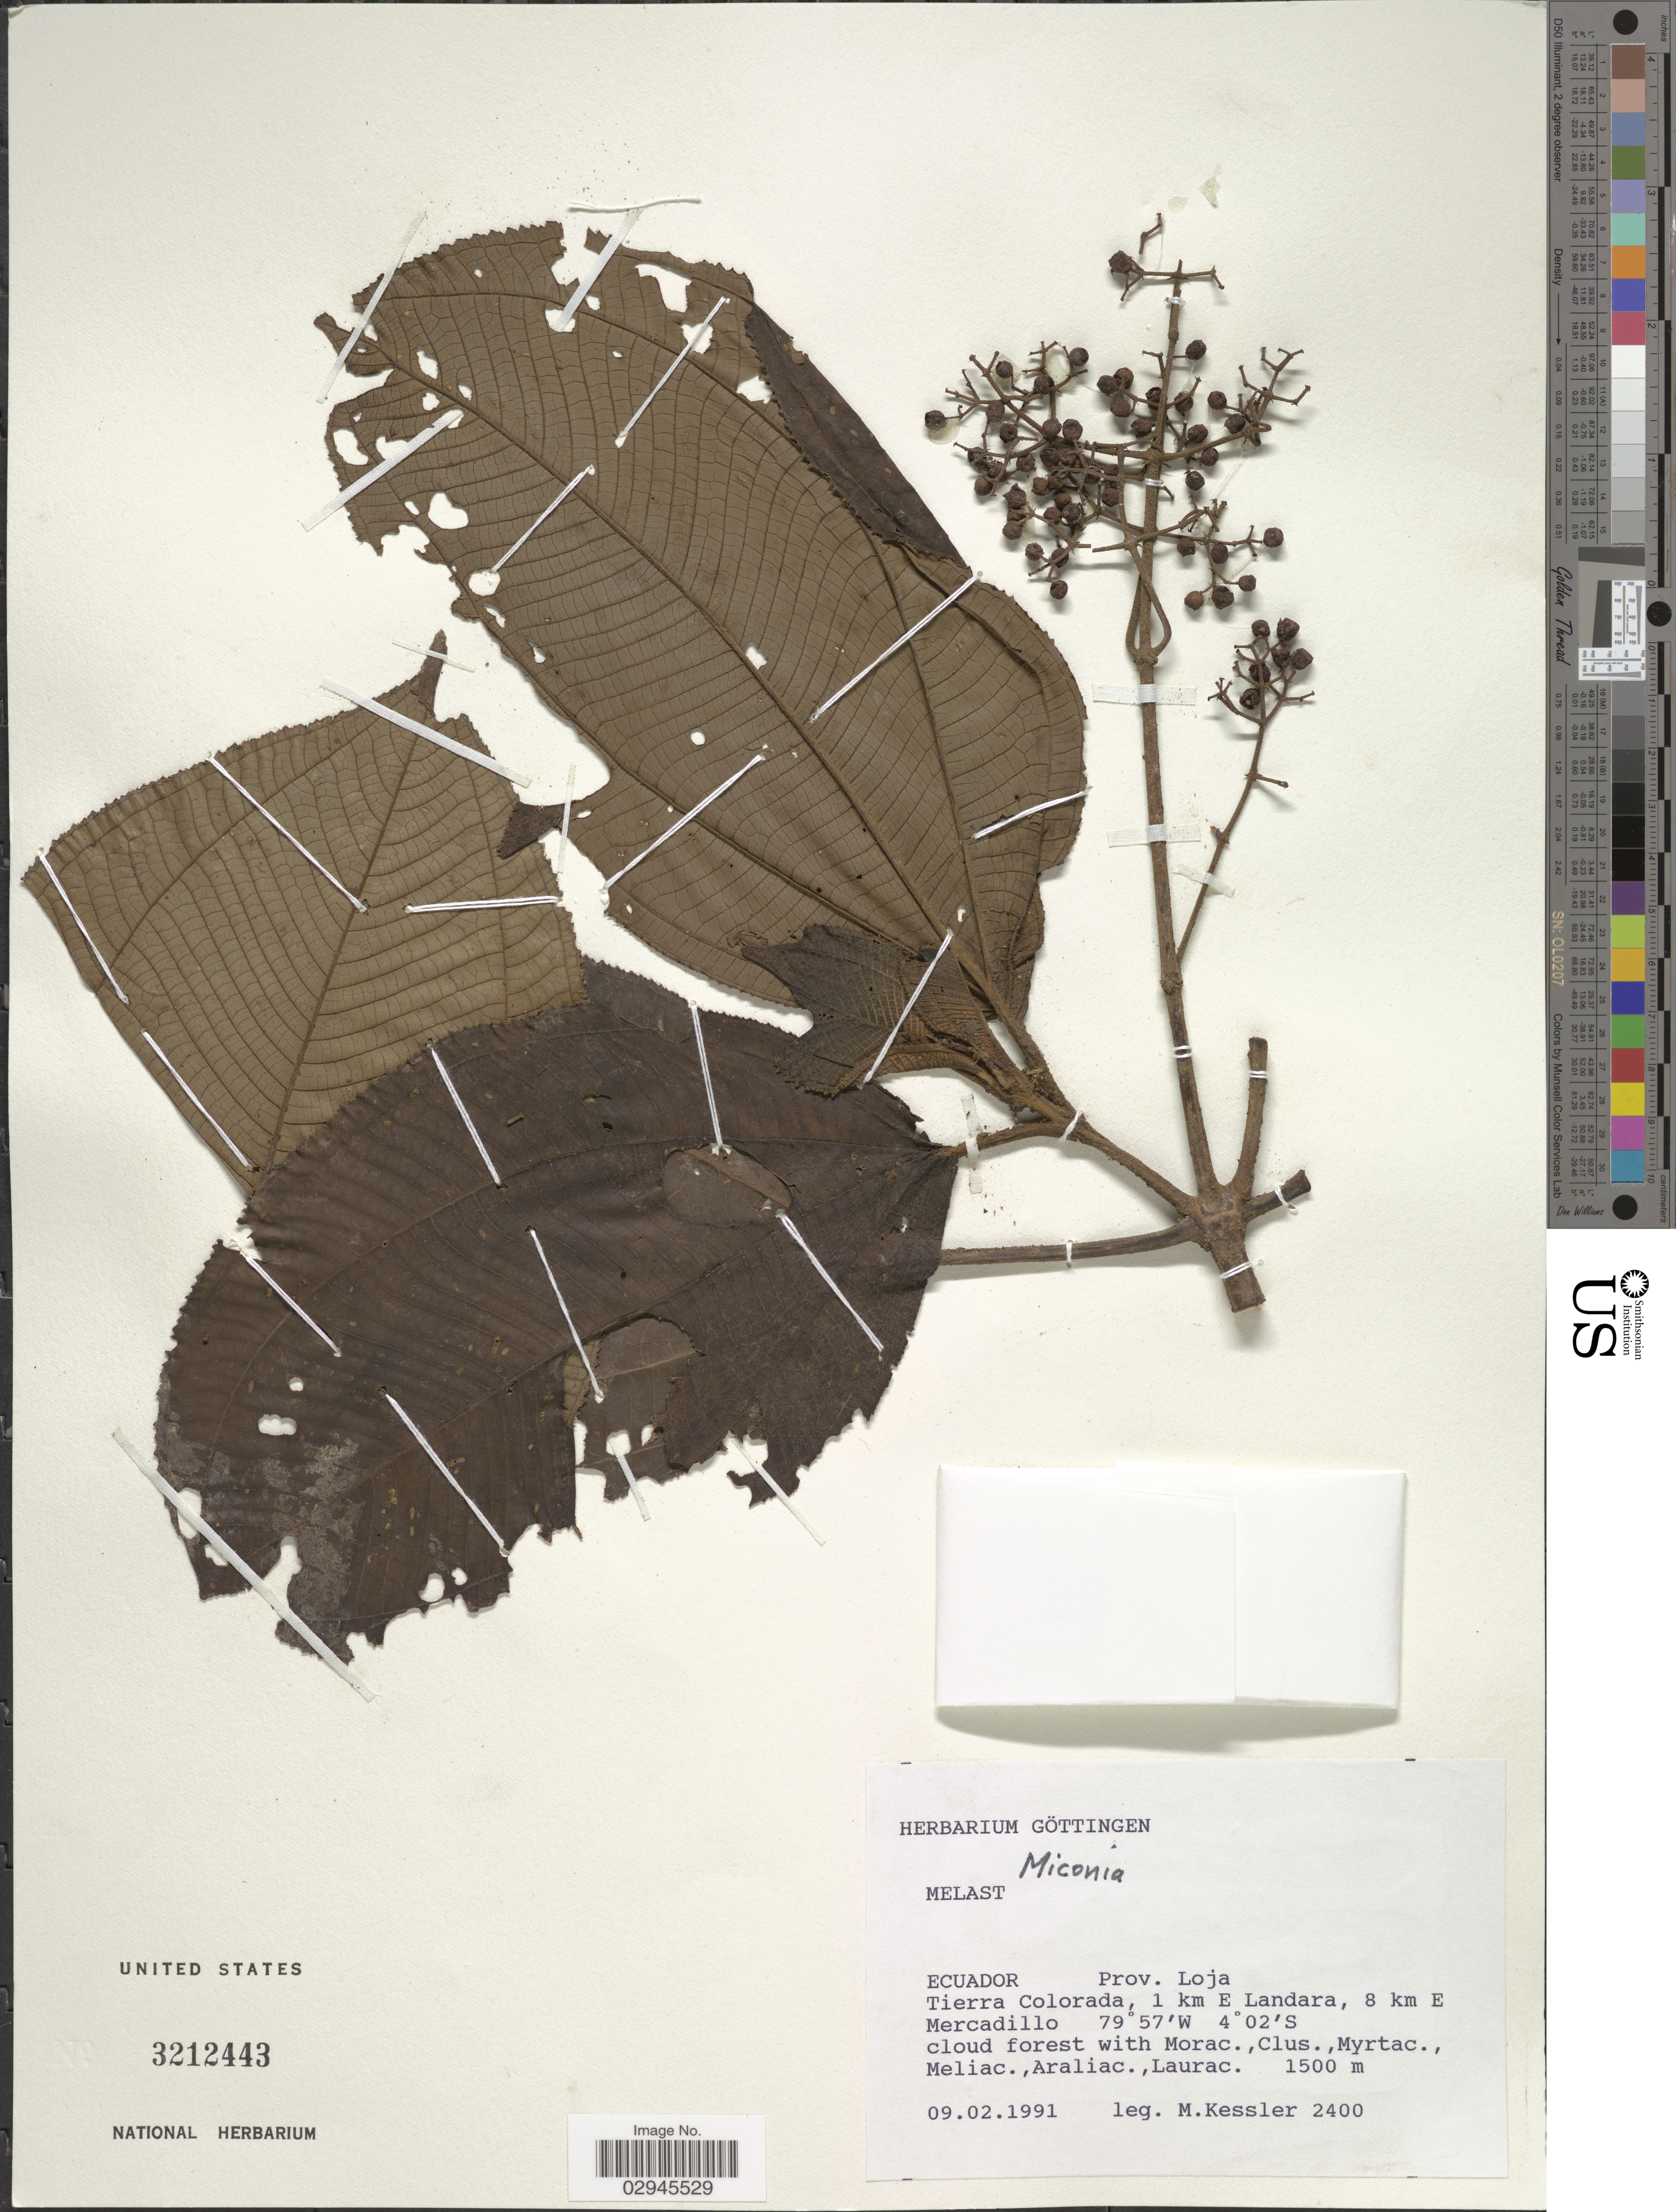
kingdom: Plantae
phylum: Tracheophyta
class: Magnoliopsida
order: Myrtales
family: Melastomataceae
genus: Miconia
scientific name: Miconia sp.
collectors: M. Kessler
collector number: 2400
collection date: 1991-02-09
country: Ecuador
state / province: Loja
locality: Tierra Colorada, 1 km E Landara, 8 km E Mercadillo.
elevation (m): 1500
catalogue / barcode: US 3212443